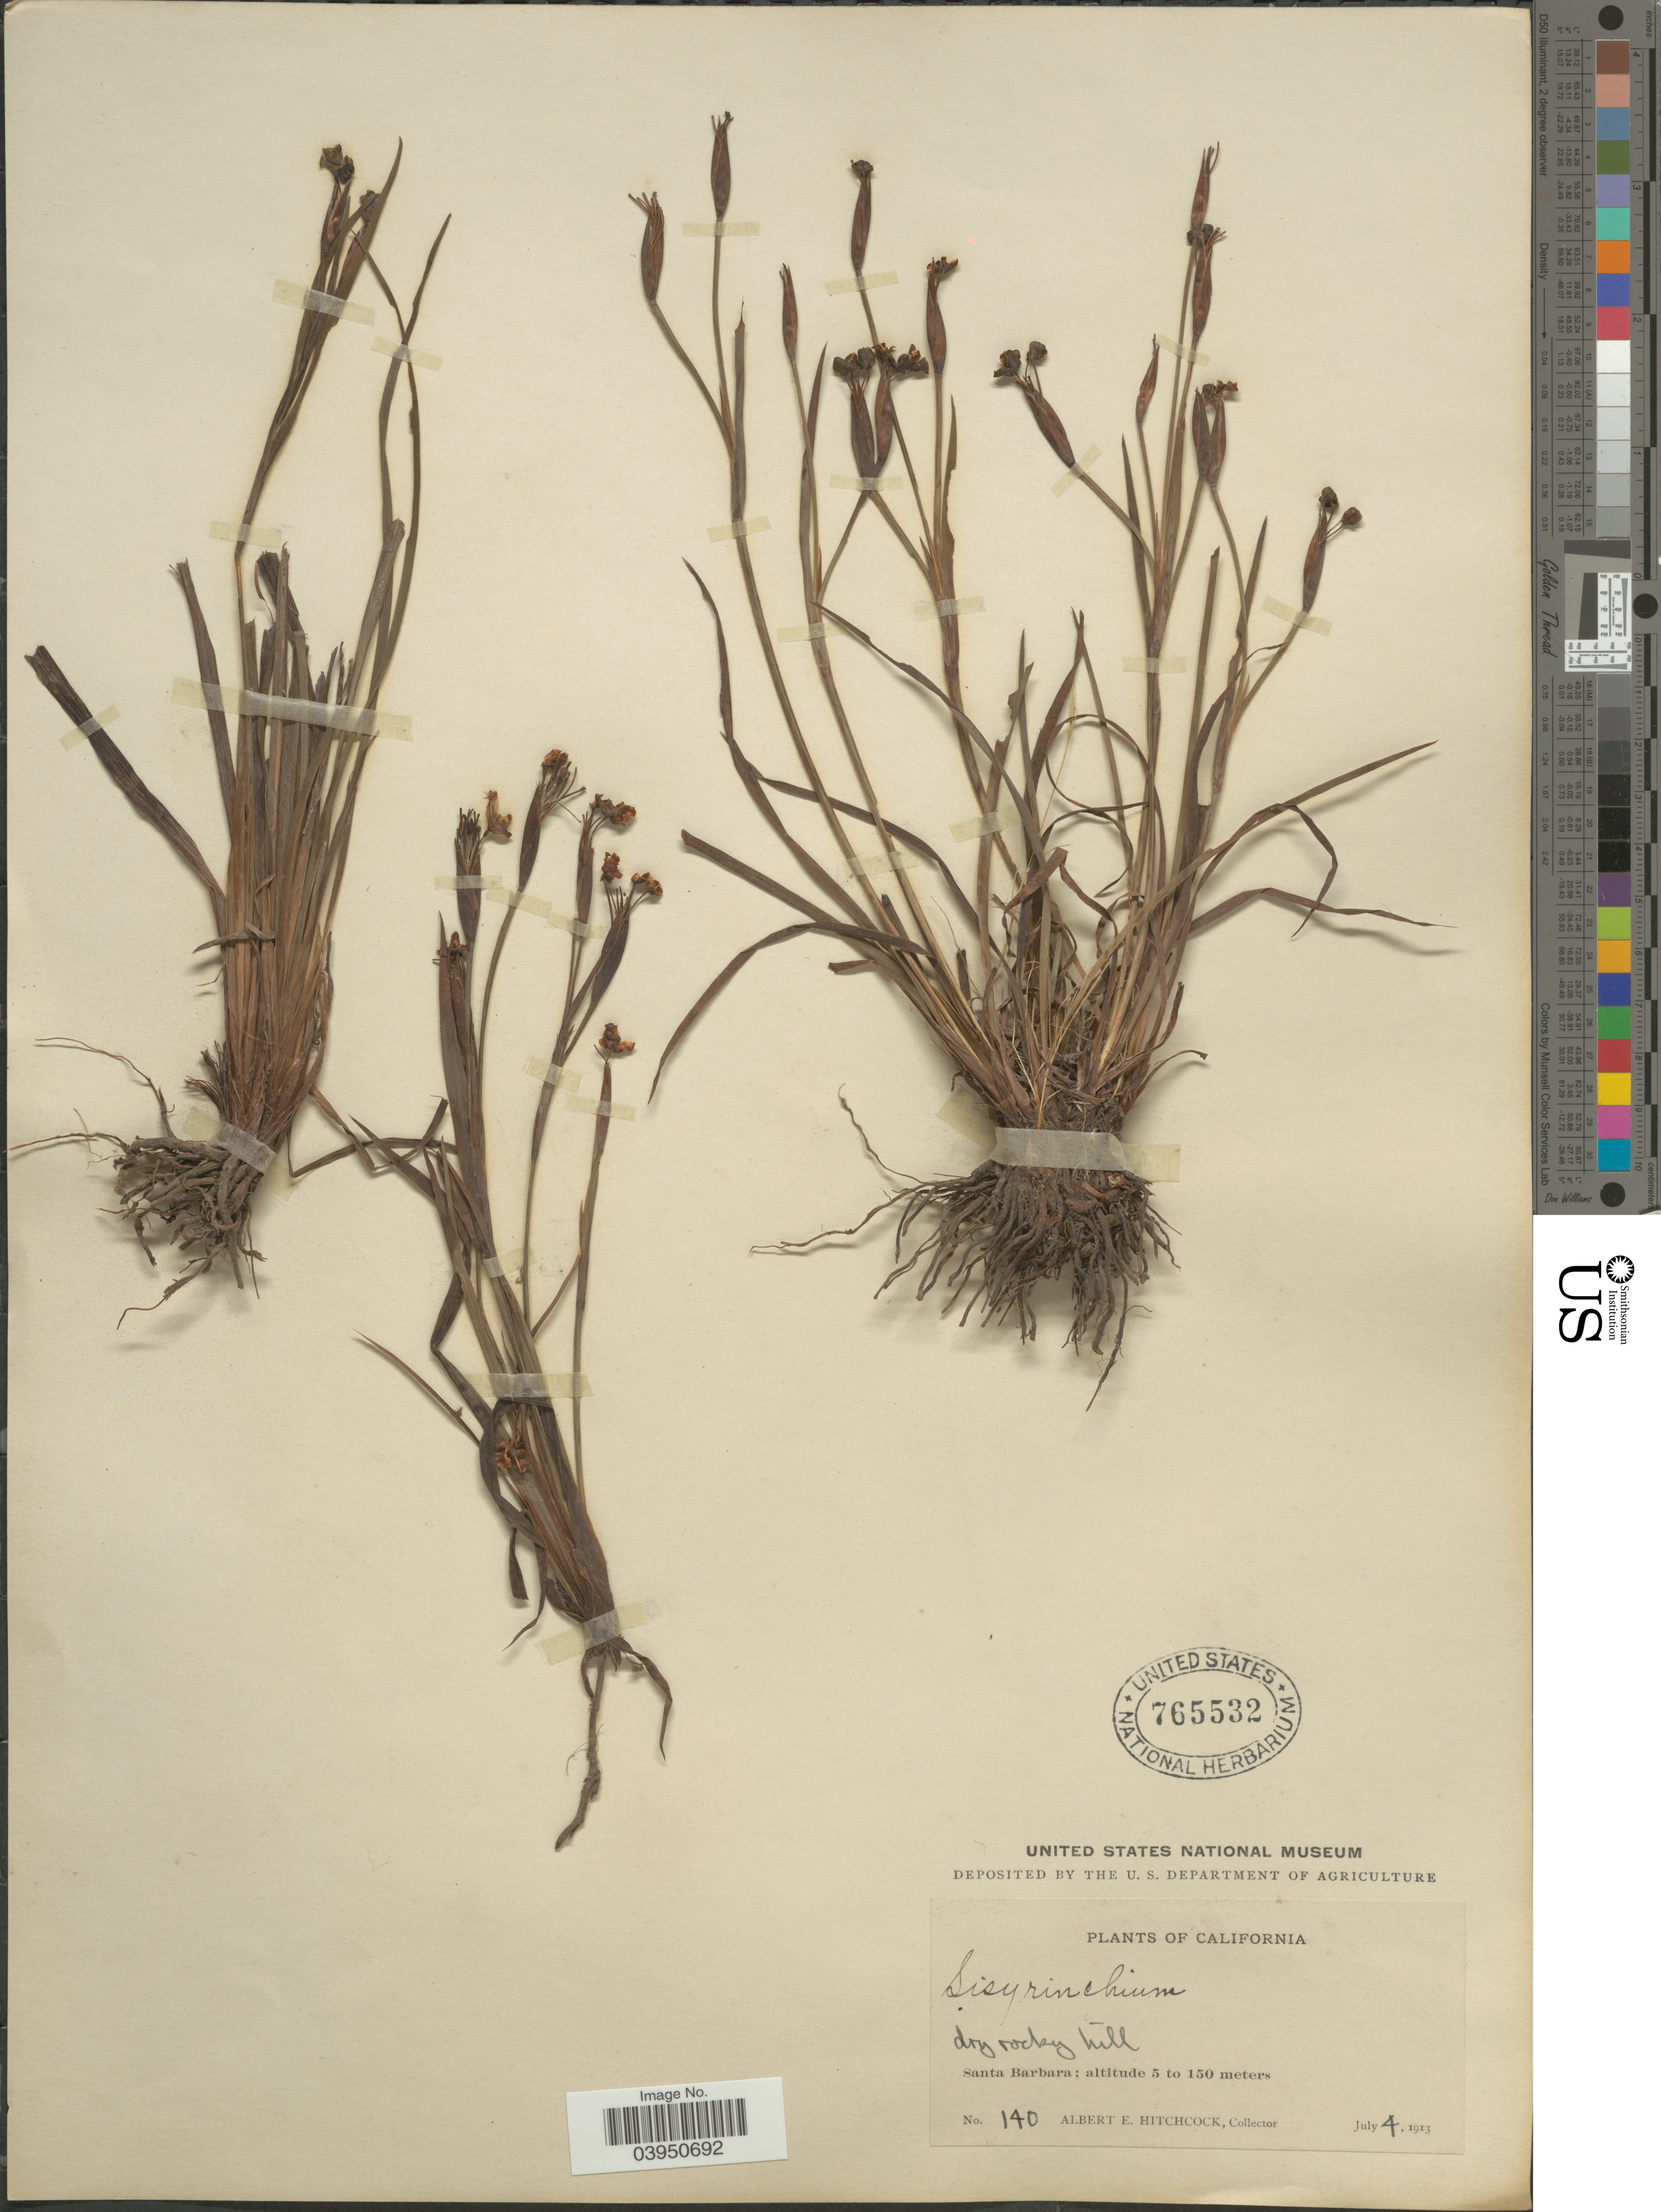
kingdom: Plantae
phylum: Tracheophyta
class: Liliopsida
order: Asparagales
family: Iridaceae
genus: Sisyrinchium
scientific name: Sisyrinchium bellum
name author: S. Watson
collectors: A. Hitchcock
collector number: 140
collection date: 1913-07-04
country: United States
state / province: California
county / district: Santa Barbara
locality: Santa Barbara.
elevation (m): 5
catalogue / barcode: US 765532